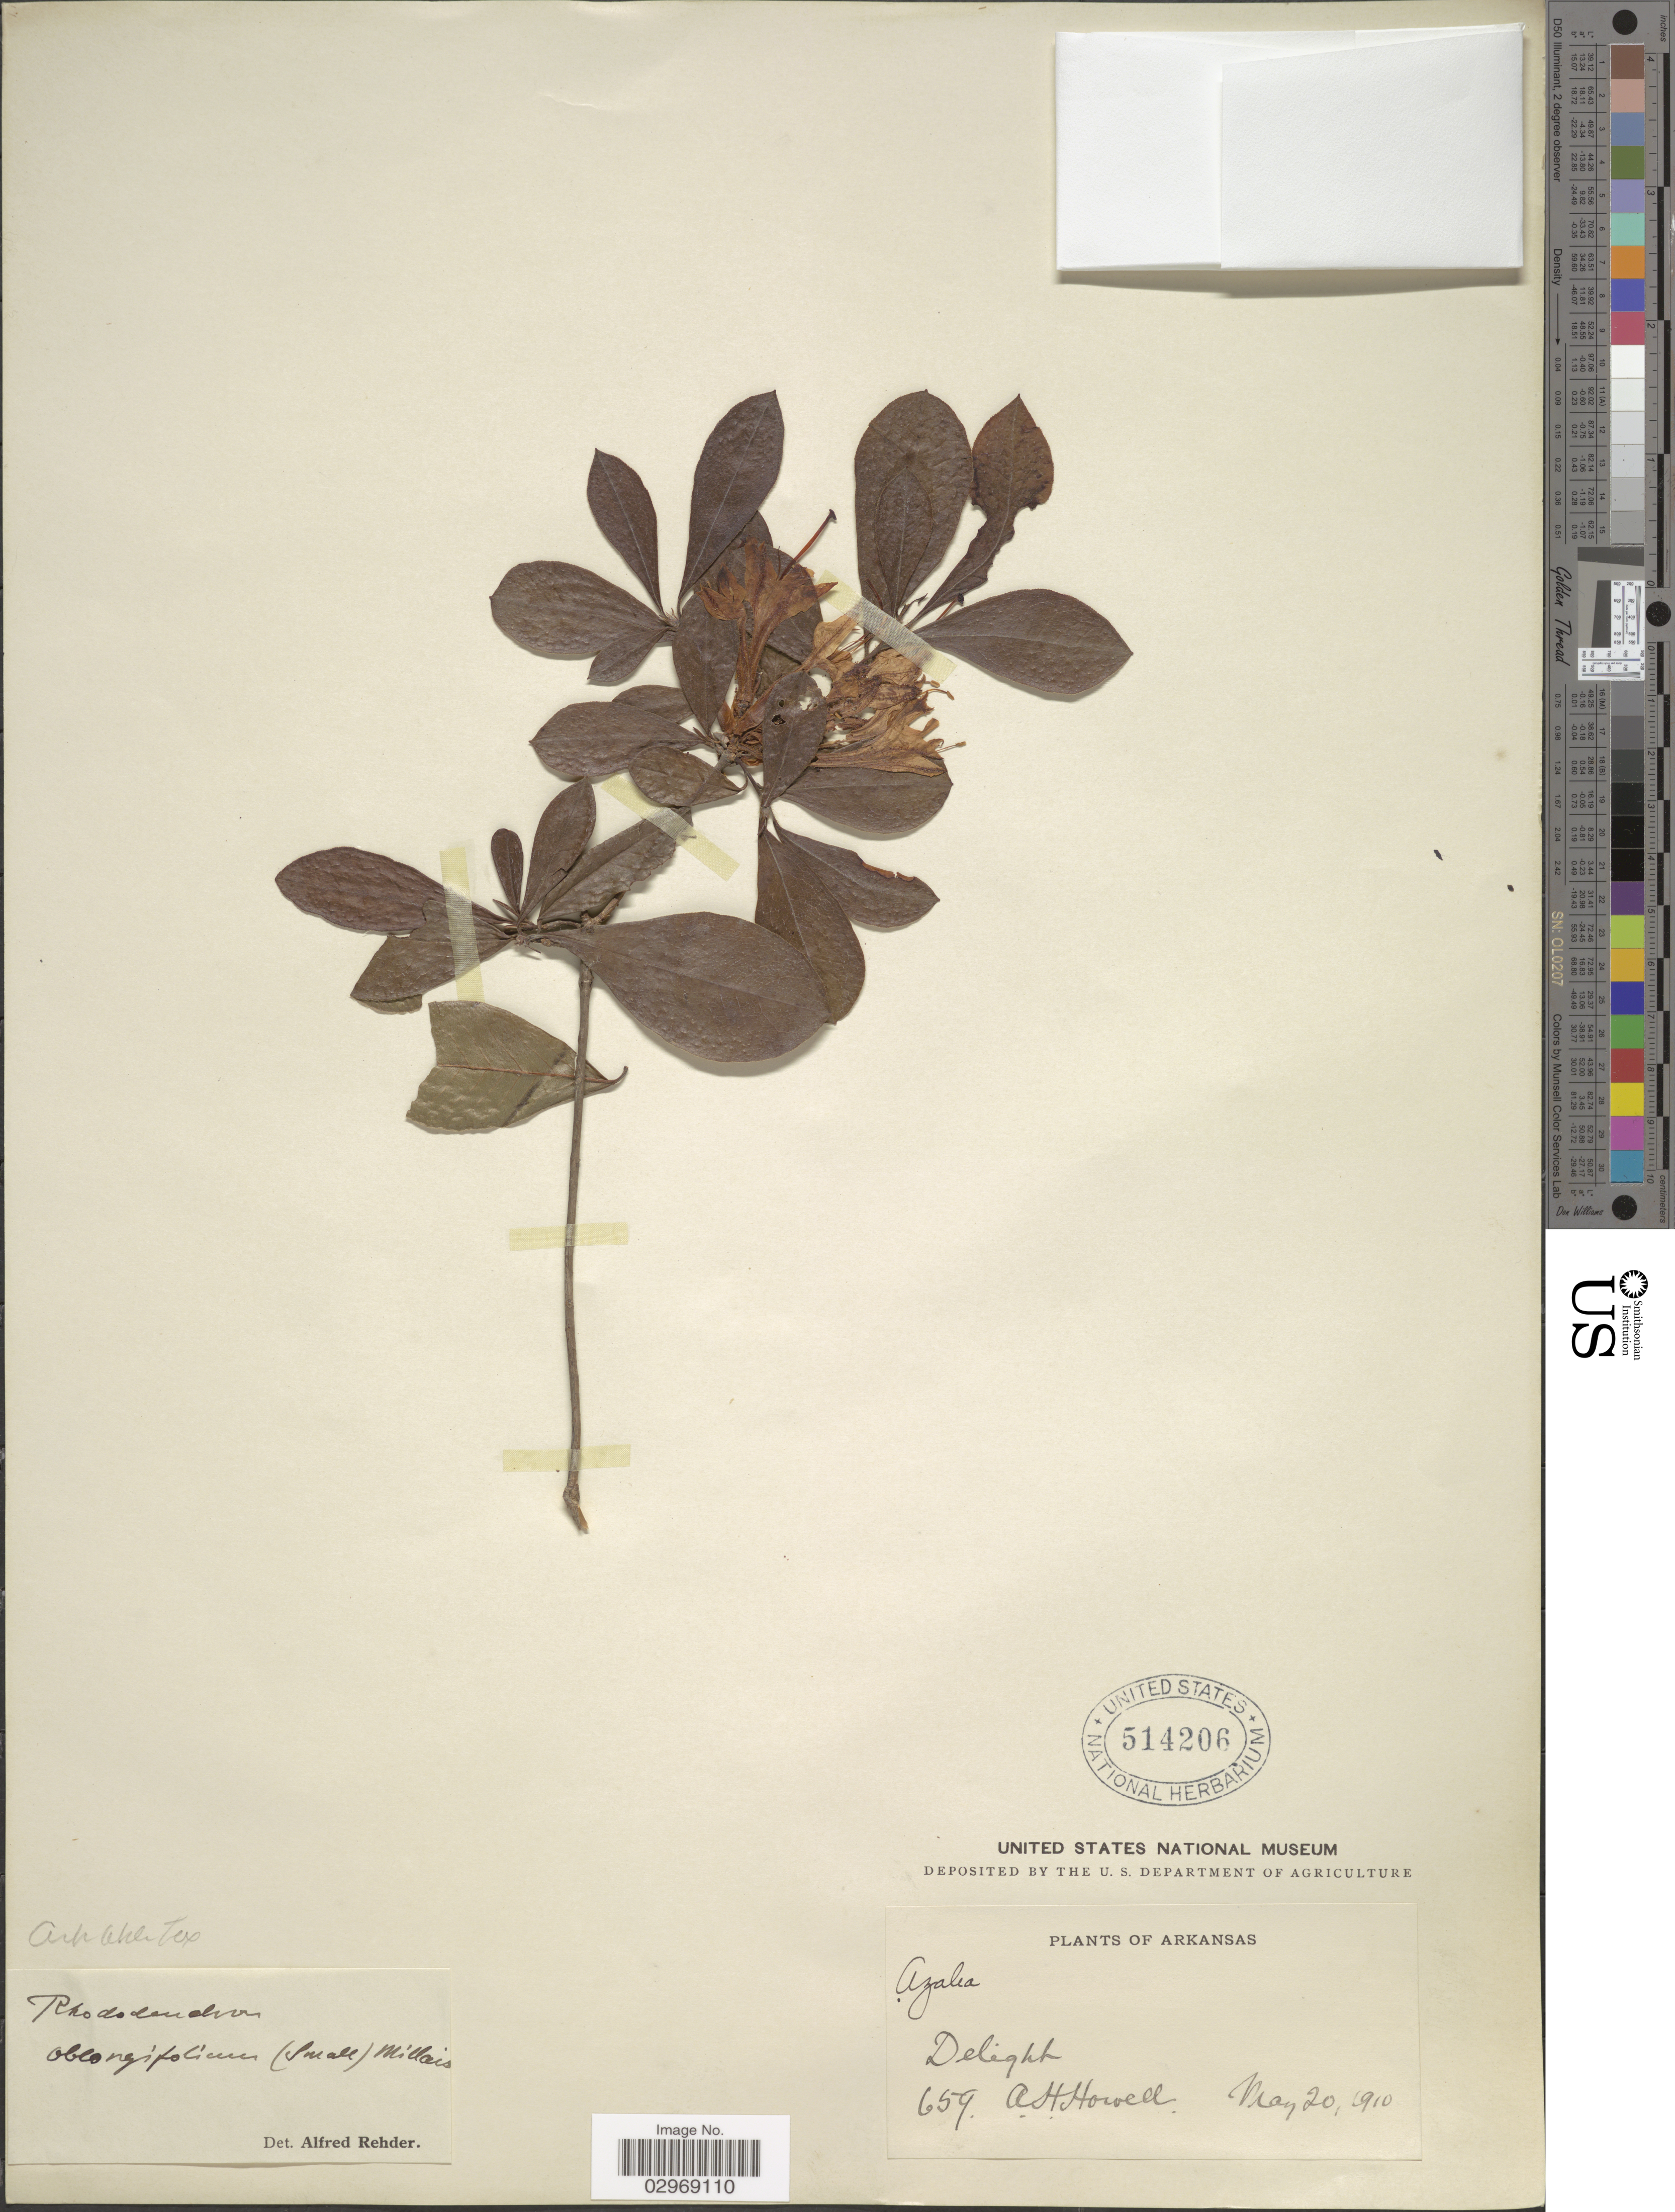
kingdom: Plantae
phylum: Tracheophyta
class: Magnoliopsida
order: Ericales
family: Ericaceae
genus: Rhododendron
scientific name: Rhododendron oblongifolium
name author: (Small) Millais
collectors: A. Howell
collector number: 659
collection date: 1910-05-20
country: United States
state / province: Arkansas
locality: Delight.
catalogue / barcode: US 514206